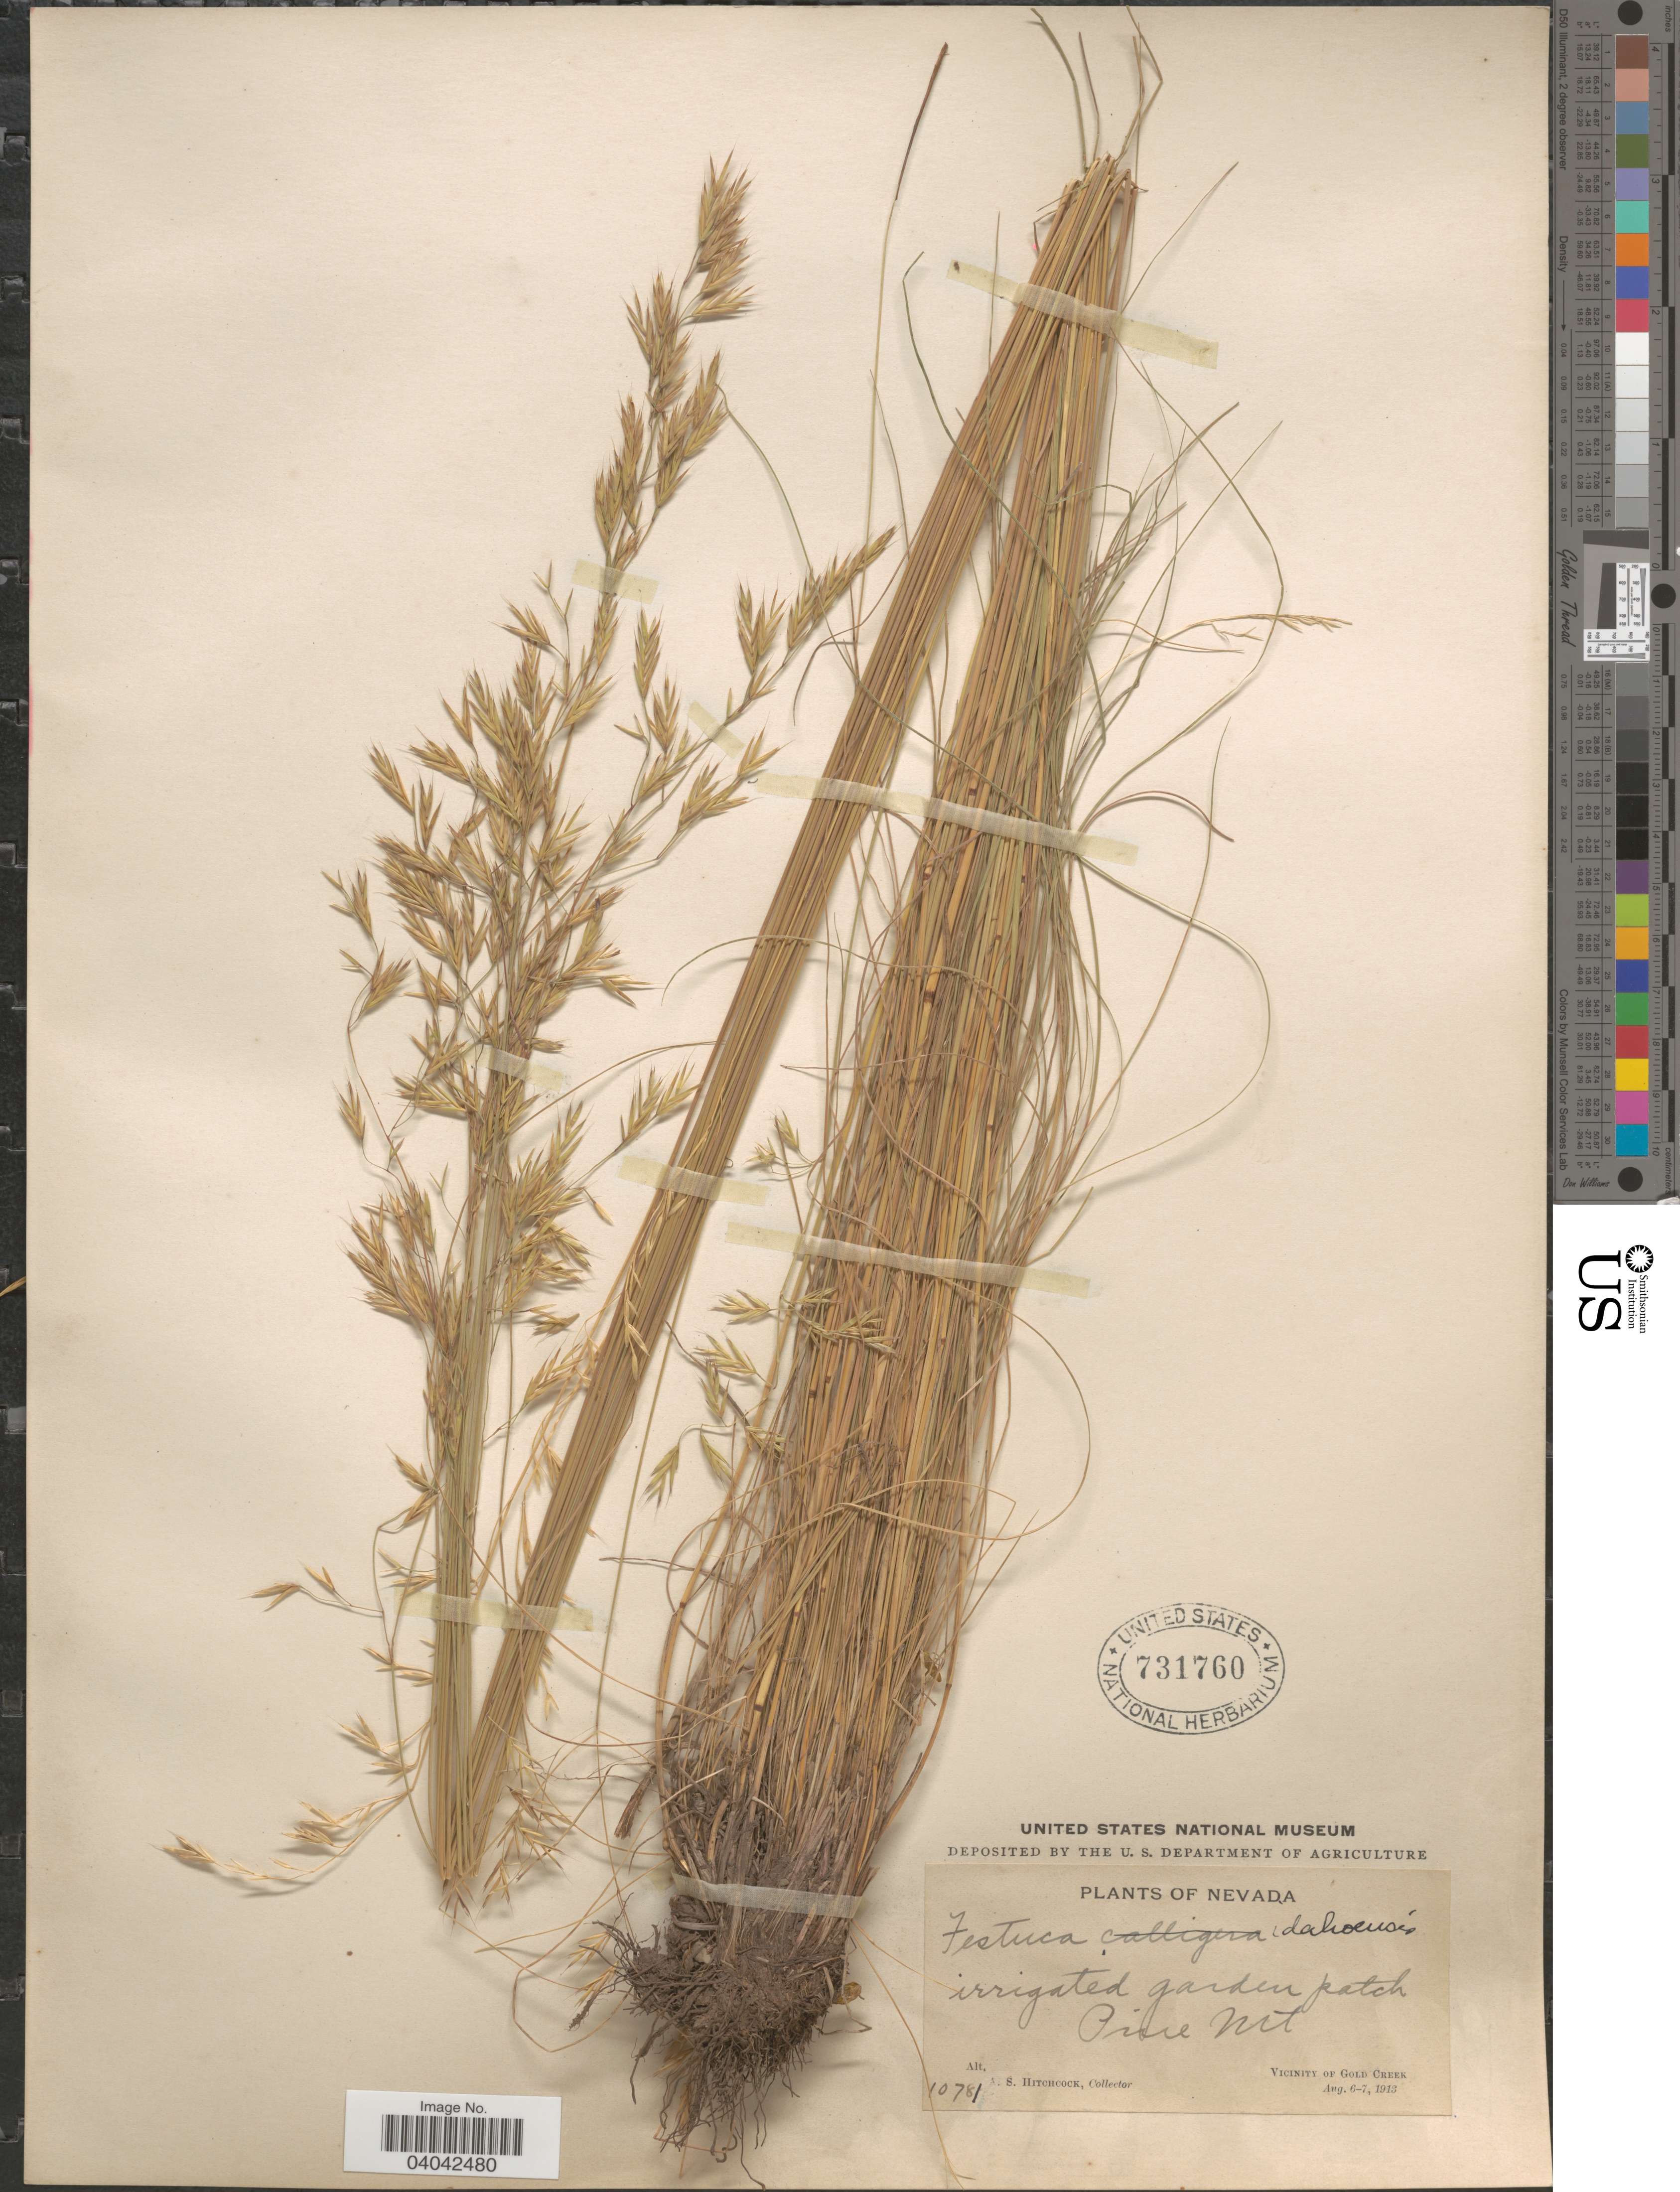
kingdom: Plantae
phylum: Tracheophyta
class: Liliopsida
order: Poales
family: Poaceae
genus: Festuca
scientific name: Festuca idahoensis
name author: Elmer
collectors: A. S. Hitchcock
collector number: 10781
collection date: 1913-08-06/1913-08-07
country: United States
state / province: Nevada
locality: Irrigated garden patch. Pine Mt. Vicinity of Gold Creek.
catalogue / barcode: US 731760